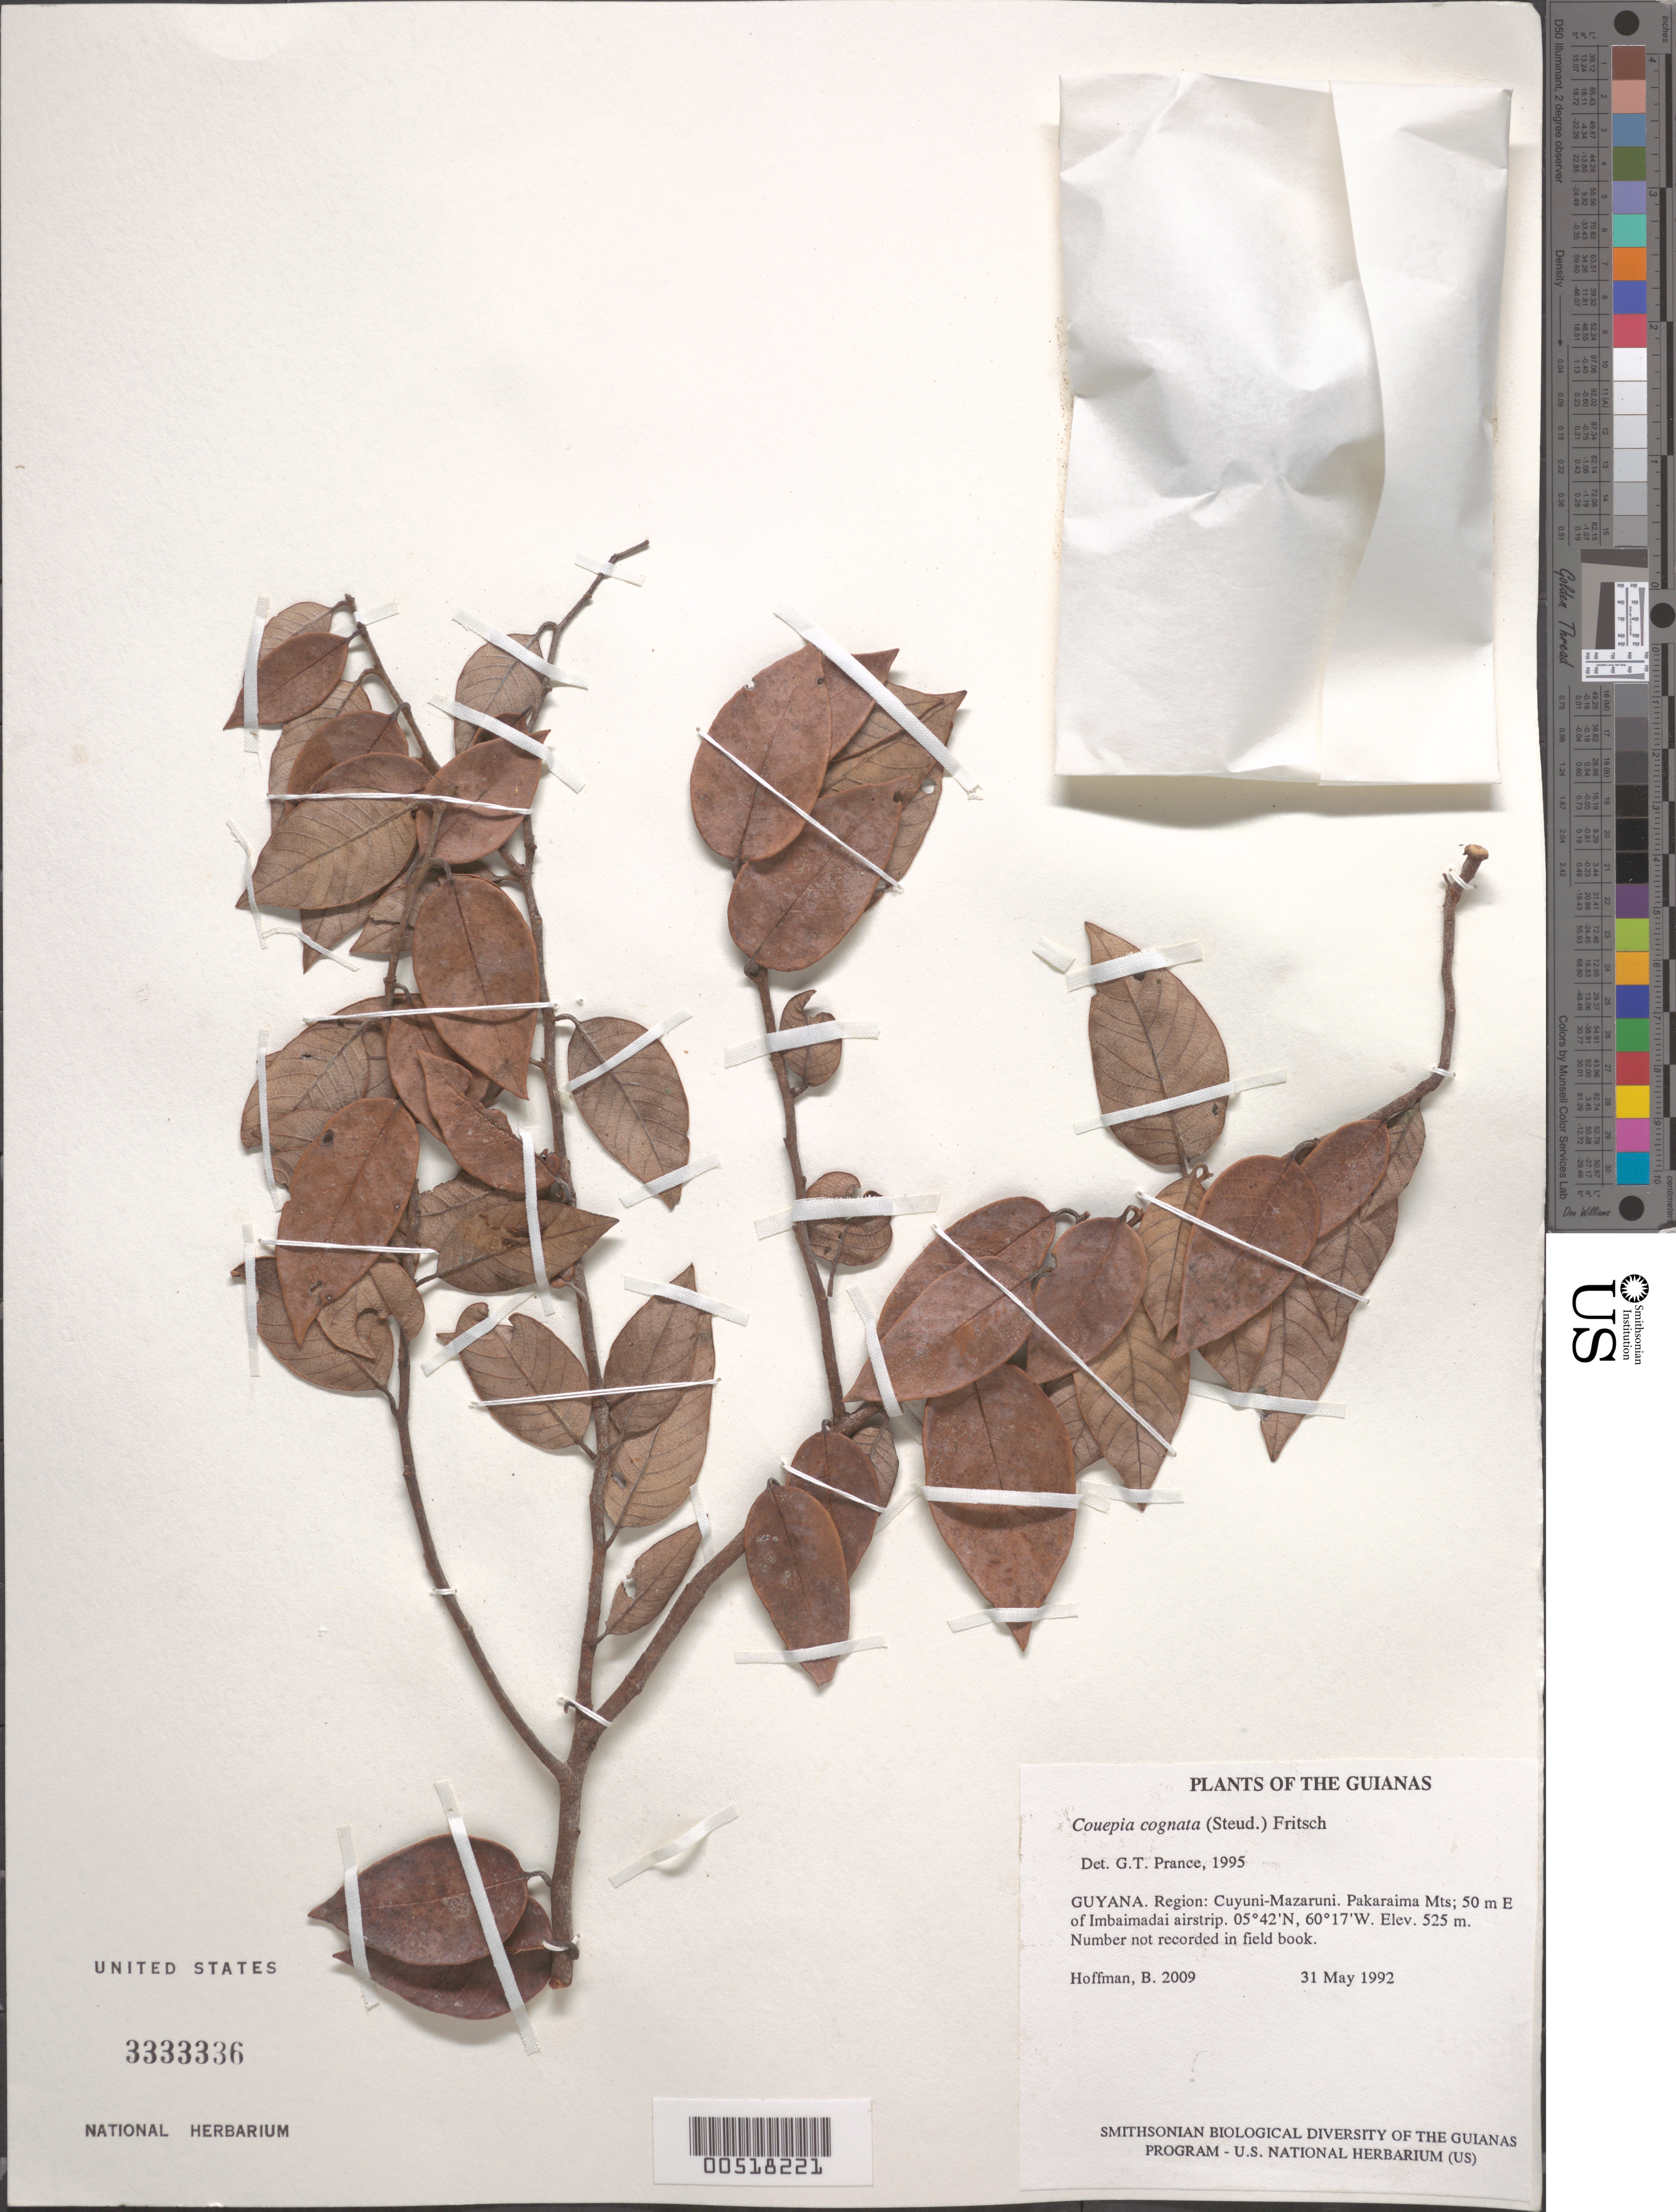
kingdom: Plantae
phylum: Tracheophyta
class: Magnoliopsida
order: Malpighiales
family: Chrysobalanaceae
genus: Gaulettia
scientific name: Gaulettia cognata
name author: (Steud.) Sothers & Prance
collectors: B. Hoffman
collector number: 2009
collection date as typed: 31 May 1992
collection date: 1992-05-31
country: Guyana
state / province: Cuyuni-Mazaruni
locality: Pakaraima Mts; 50 m E of Imbaimadai airstrip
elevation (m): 525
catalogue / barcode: US 3333336